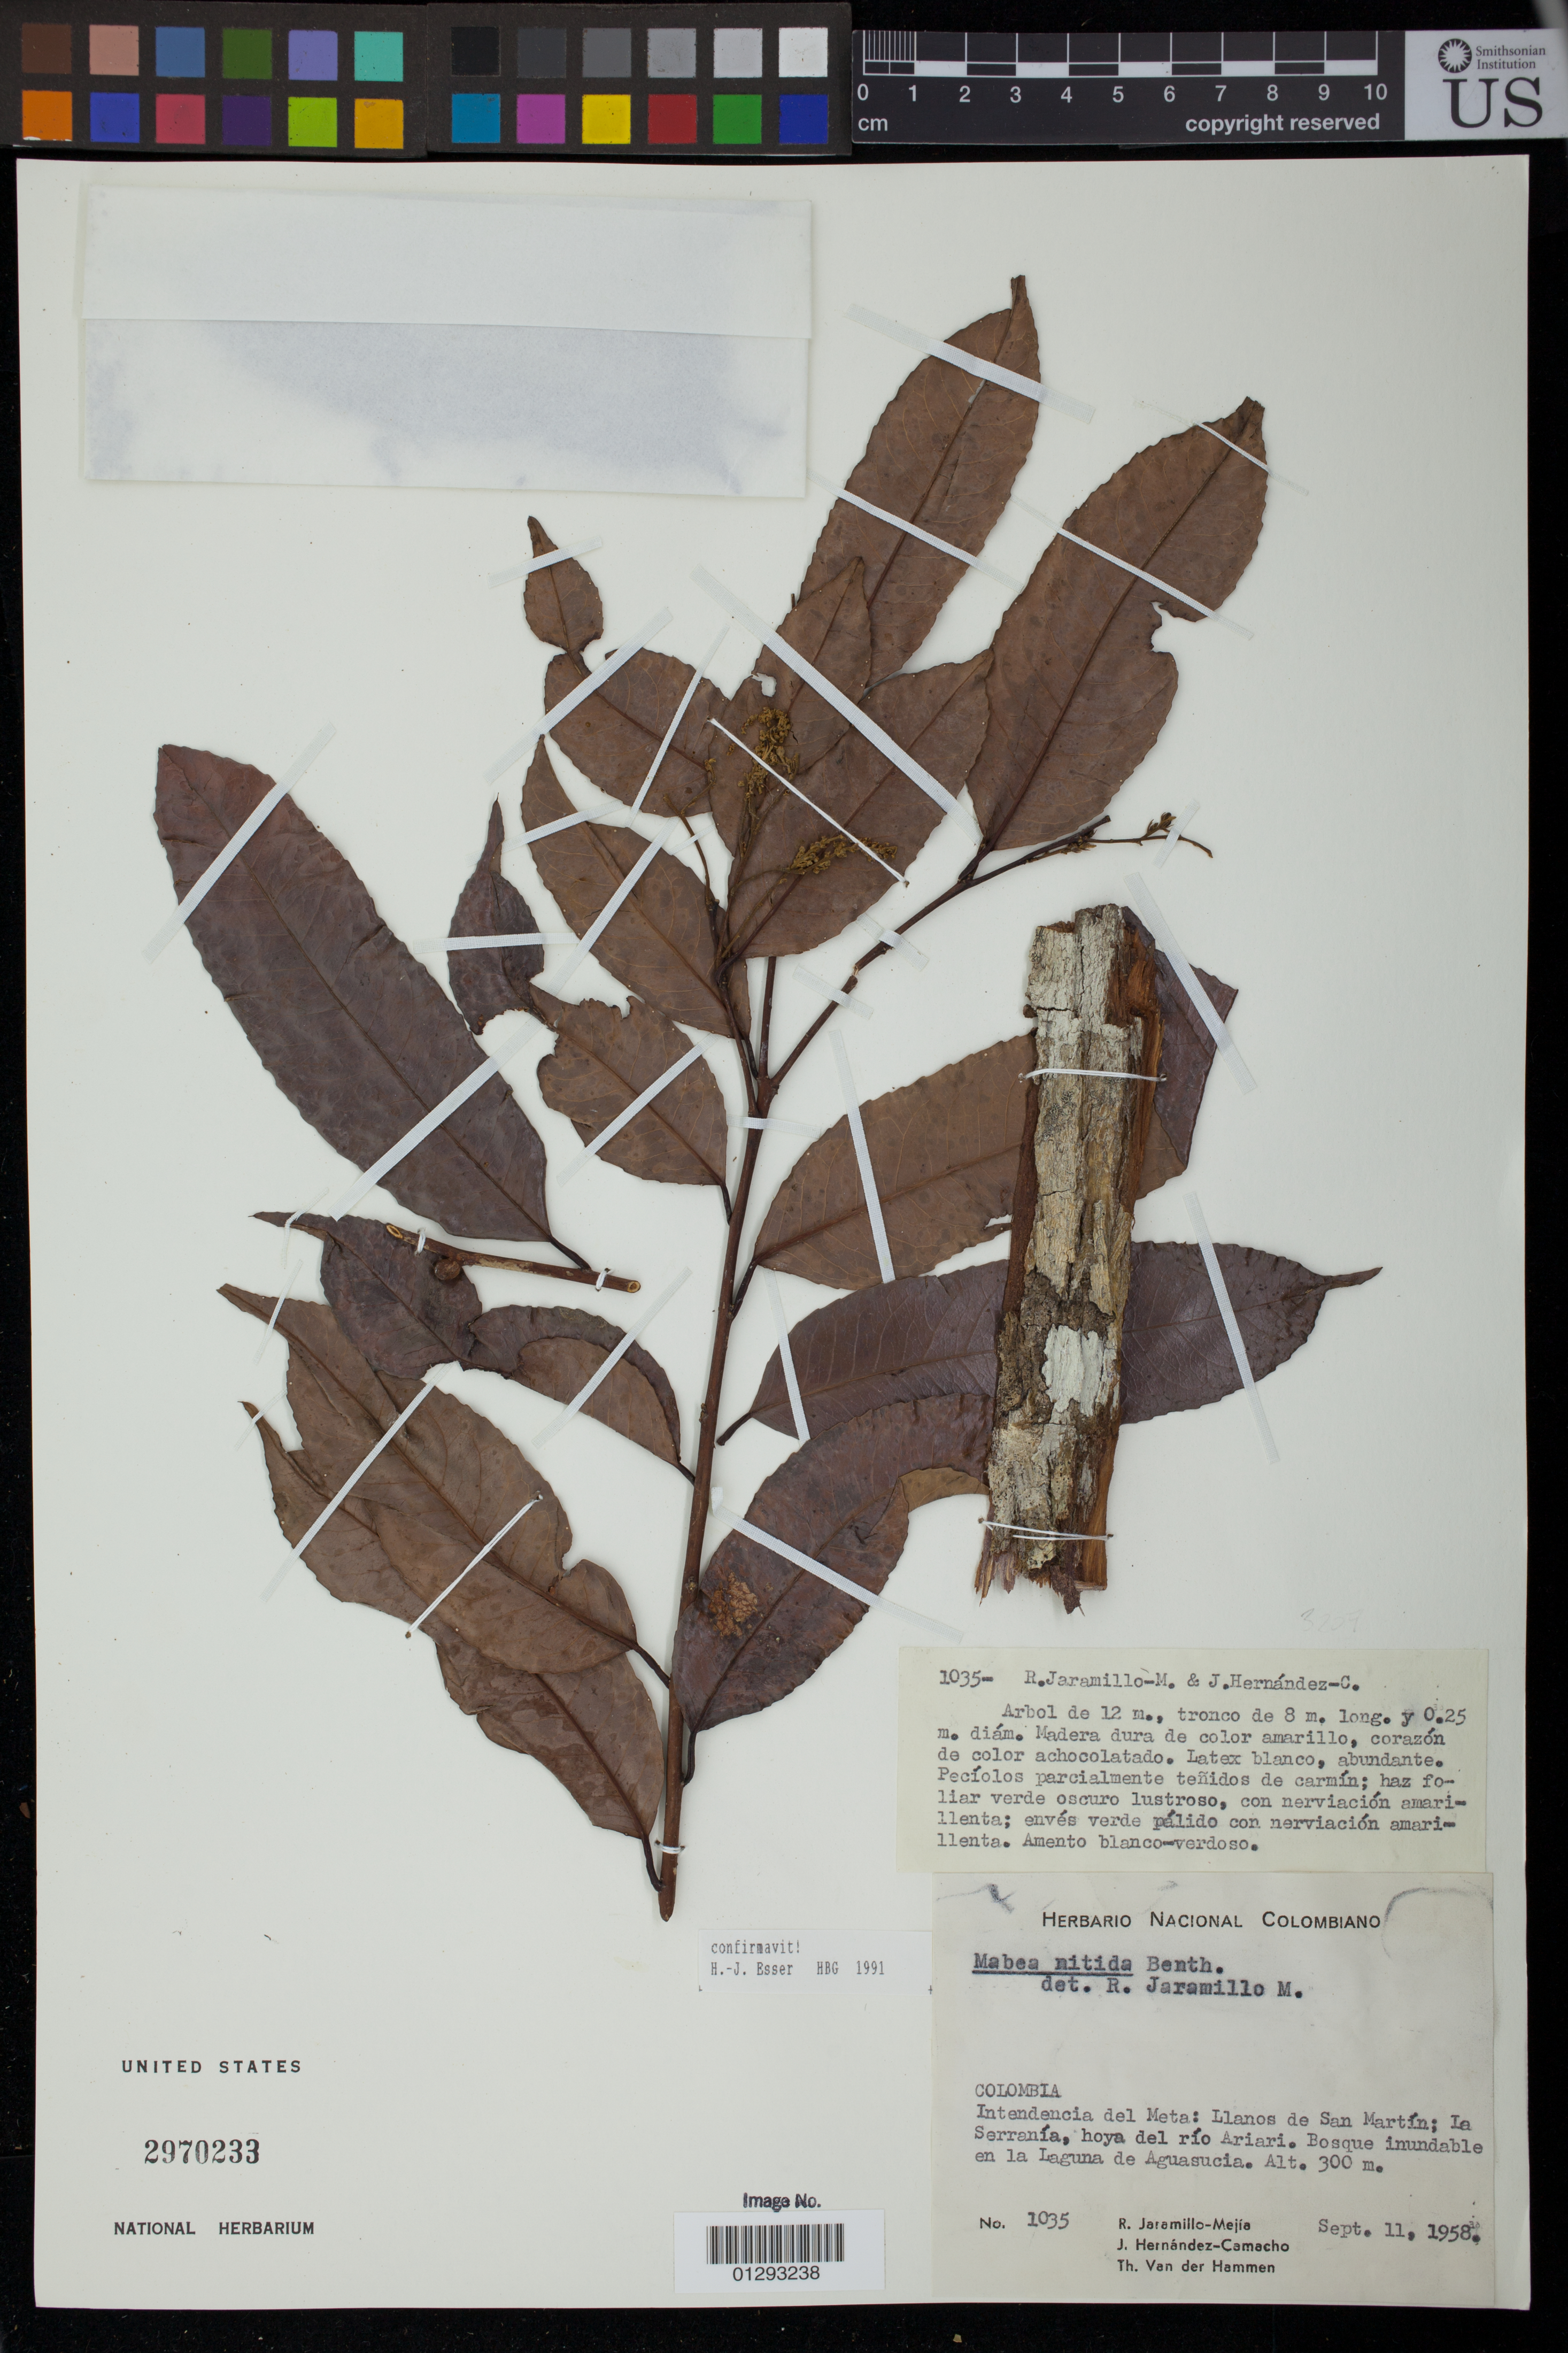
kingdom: Plantae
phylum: Tracheophyta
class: Magnoliopsida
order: Malpighiales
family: Euphorbiaceae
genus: Mabea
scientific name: Mabea nitida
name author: Spruce ex Benth.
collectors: R. Jaramillo M., J. Hernandez Camacho & T. Hammen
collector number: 1035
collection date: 1958-09-11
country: Colombia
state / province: Meta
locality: Llanos de San Martin; La Serrania, hoya del rio Ariari. Bosque inundable en la Laguna de Aguasucia.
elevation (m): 300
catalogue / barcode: US 2970233